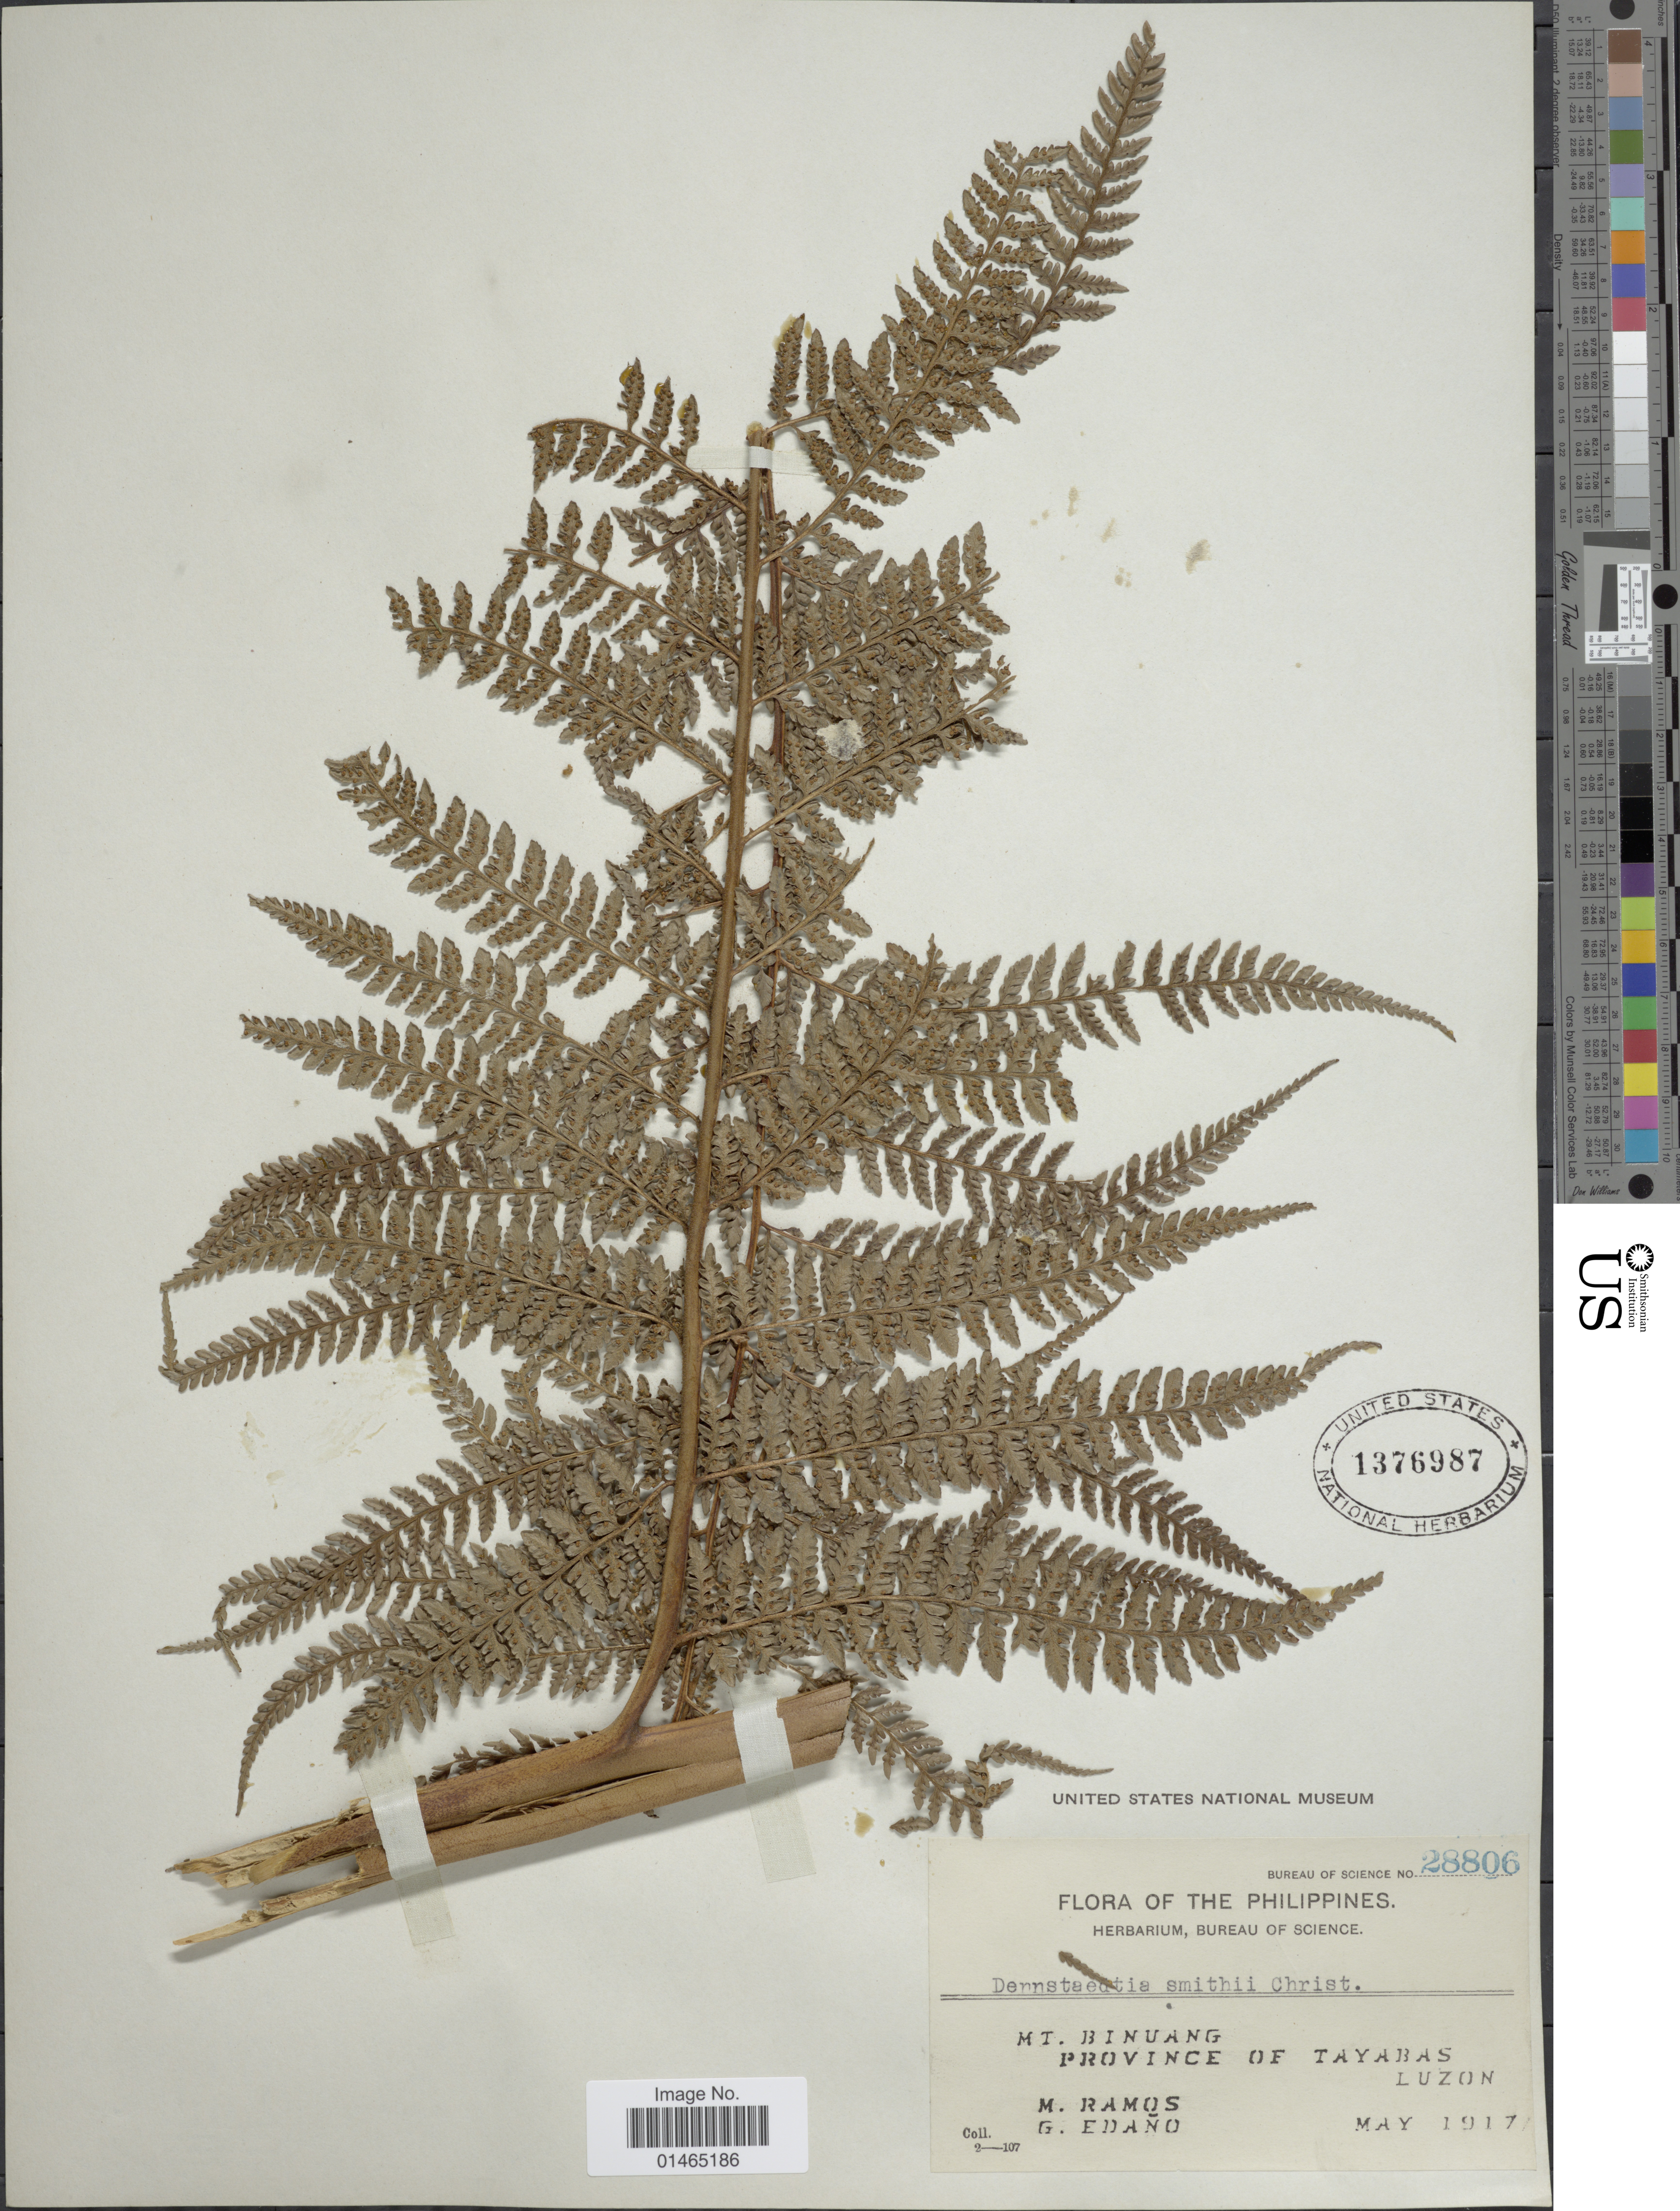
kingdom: Plantae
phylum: Tracheophyta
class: Polypodiopsida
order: Polypodiales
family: Dennstaedtiaceae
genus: Dennstaedtia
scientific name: Dennstaedtia smithii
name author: (Hook.) T. Moore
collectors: M. Ramos & G. Edaño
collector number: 28806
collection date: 1917-05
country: Philippines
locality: Mt. Binuang, Province of Tayabas, Luzon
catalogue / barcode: US 1376987